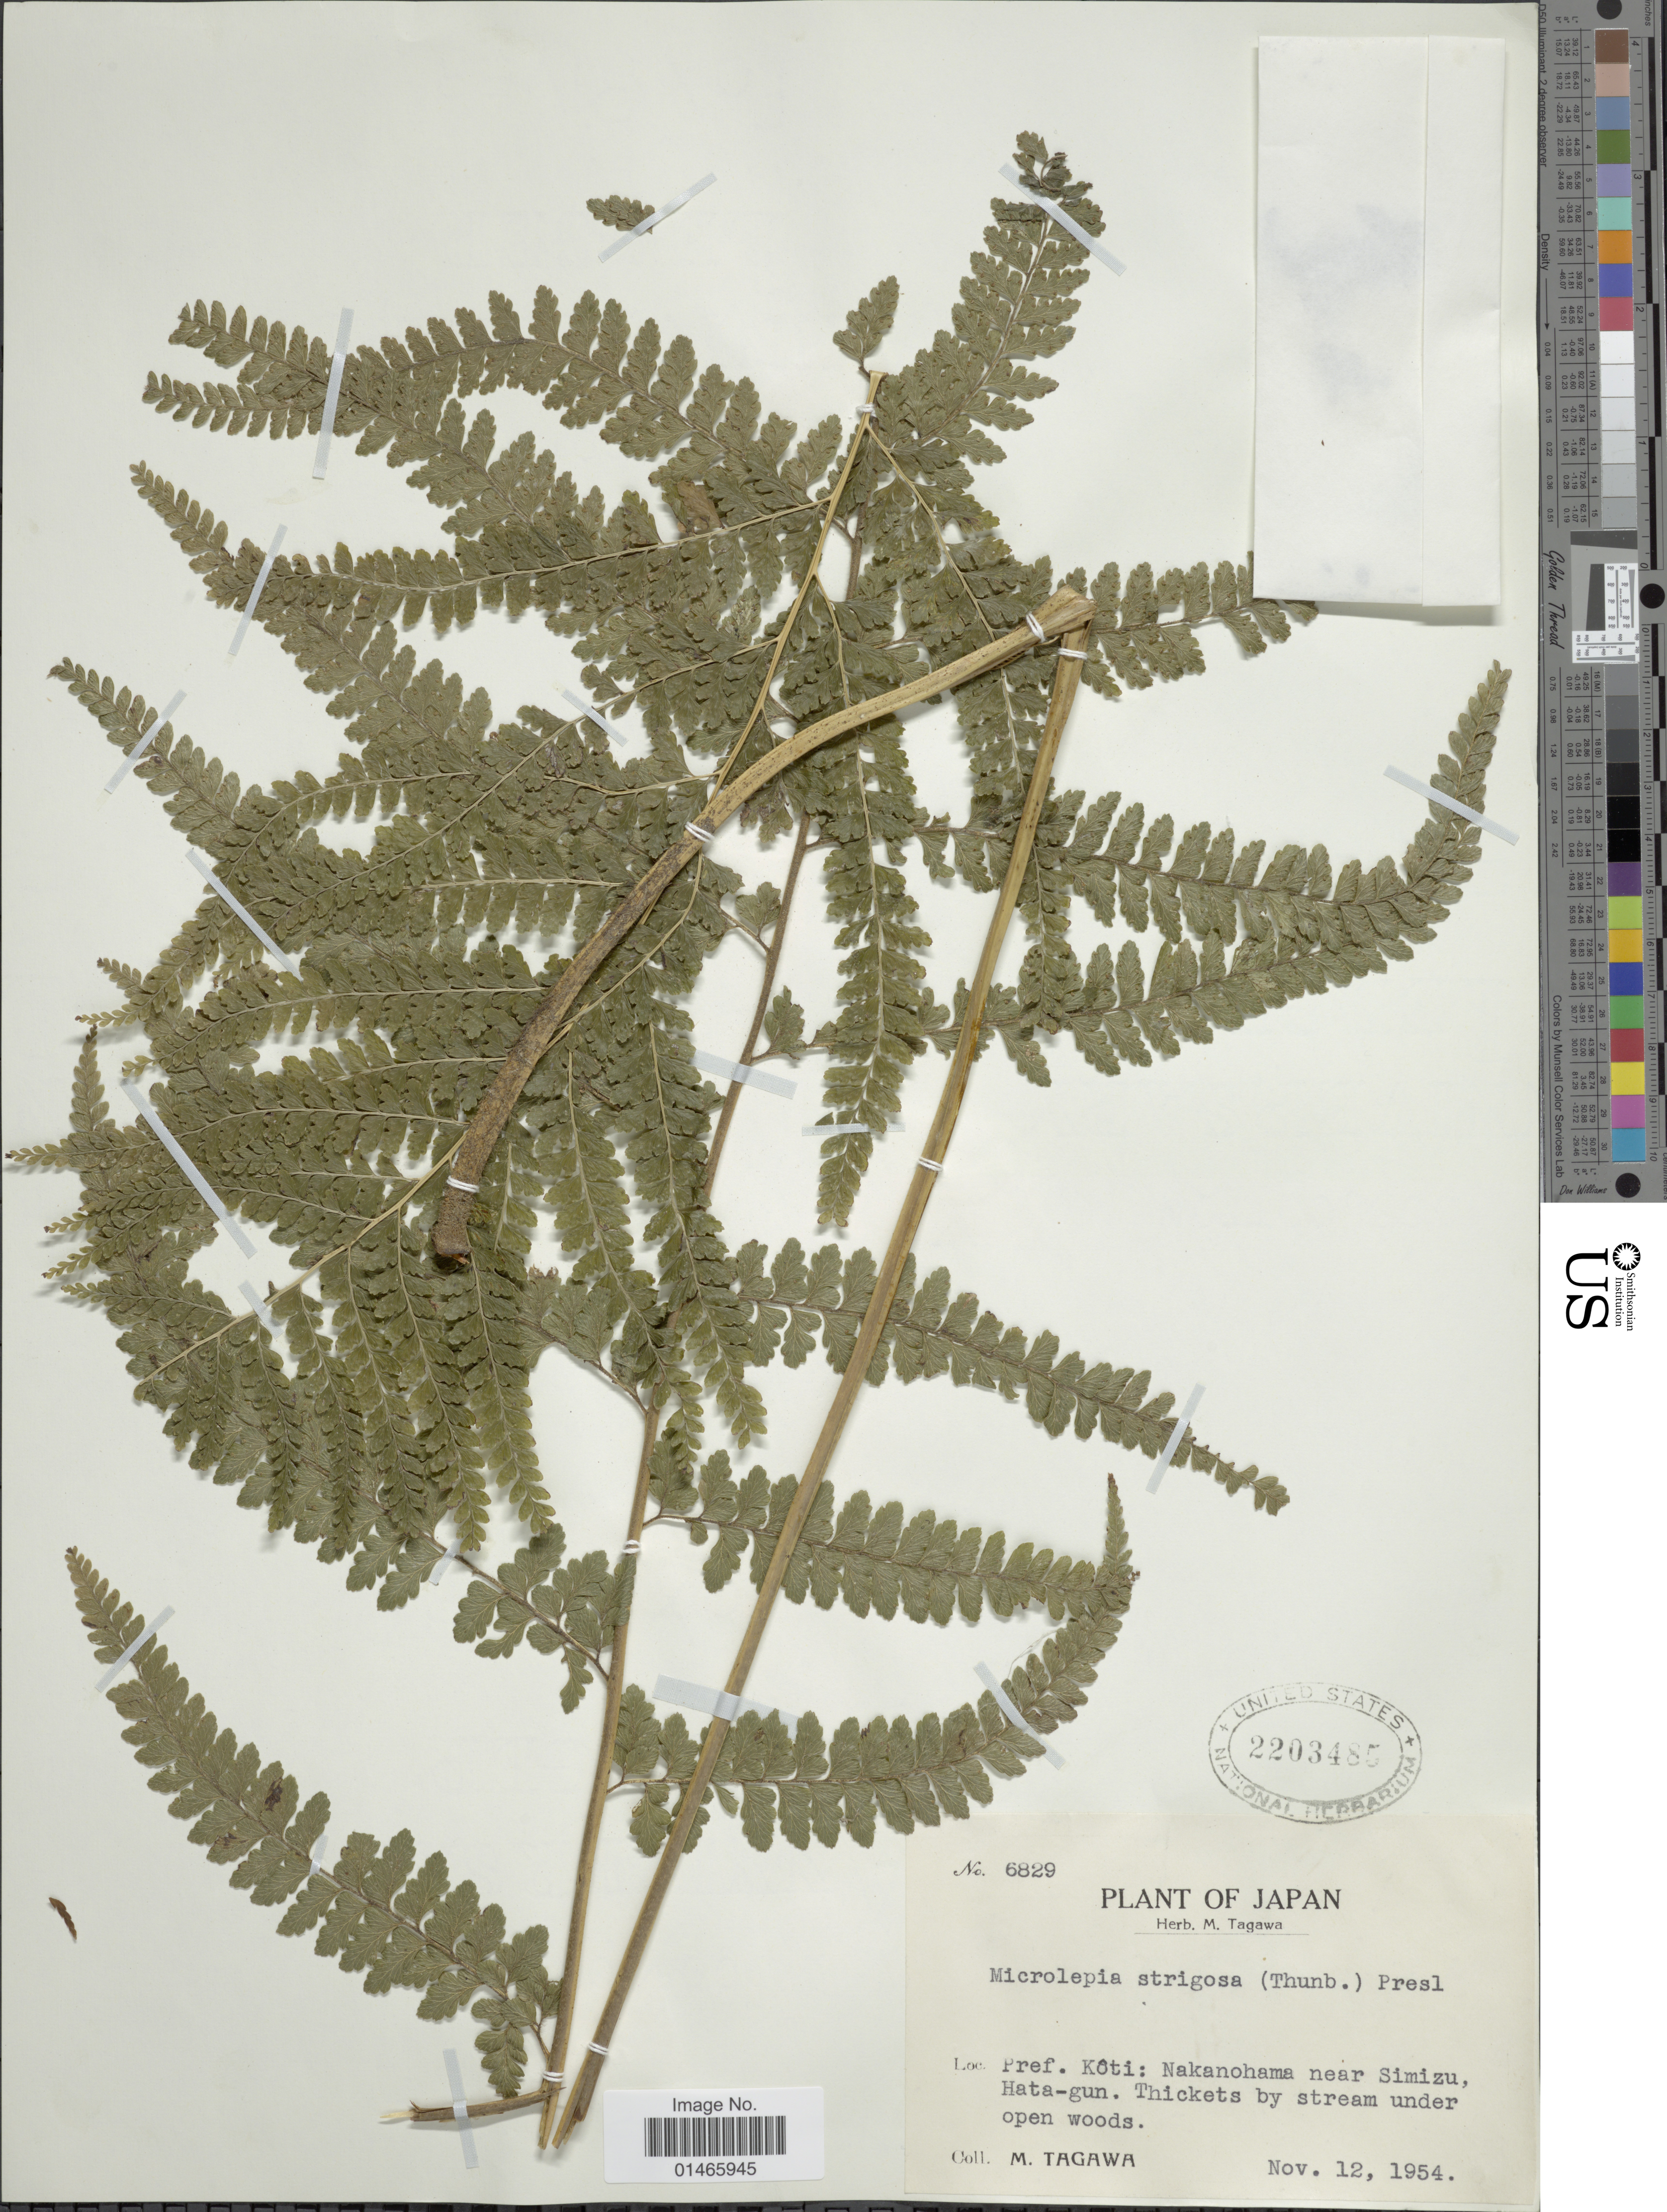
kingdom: Plantae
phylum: Tracheophyta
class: Polypodiopsida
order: Polypodiales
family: Dennstaedtiaceae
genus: Microlepia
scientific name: Microlepia strigosa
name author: (Thunb.) J. Presl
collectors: M. Tagawa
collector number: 6829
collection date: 1954-11-12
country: Japan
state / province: Koti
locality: Nakanohama near Simizu, Hata-gun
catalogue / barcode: US 2203485